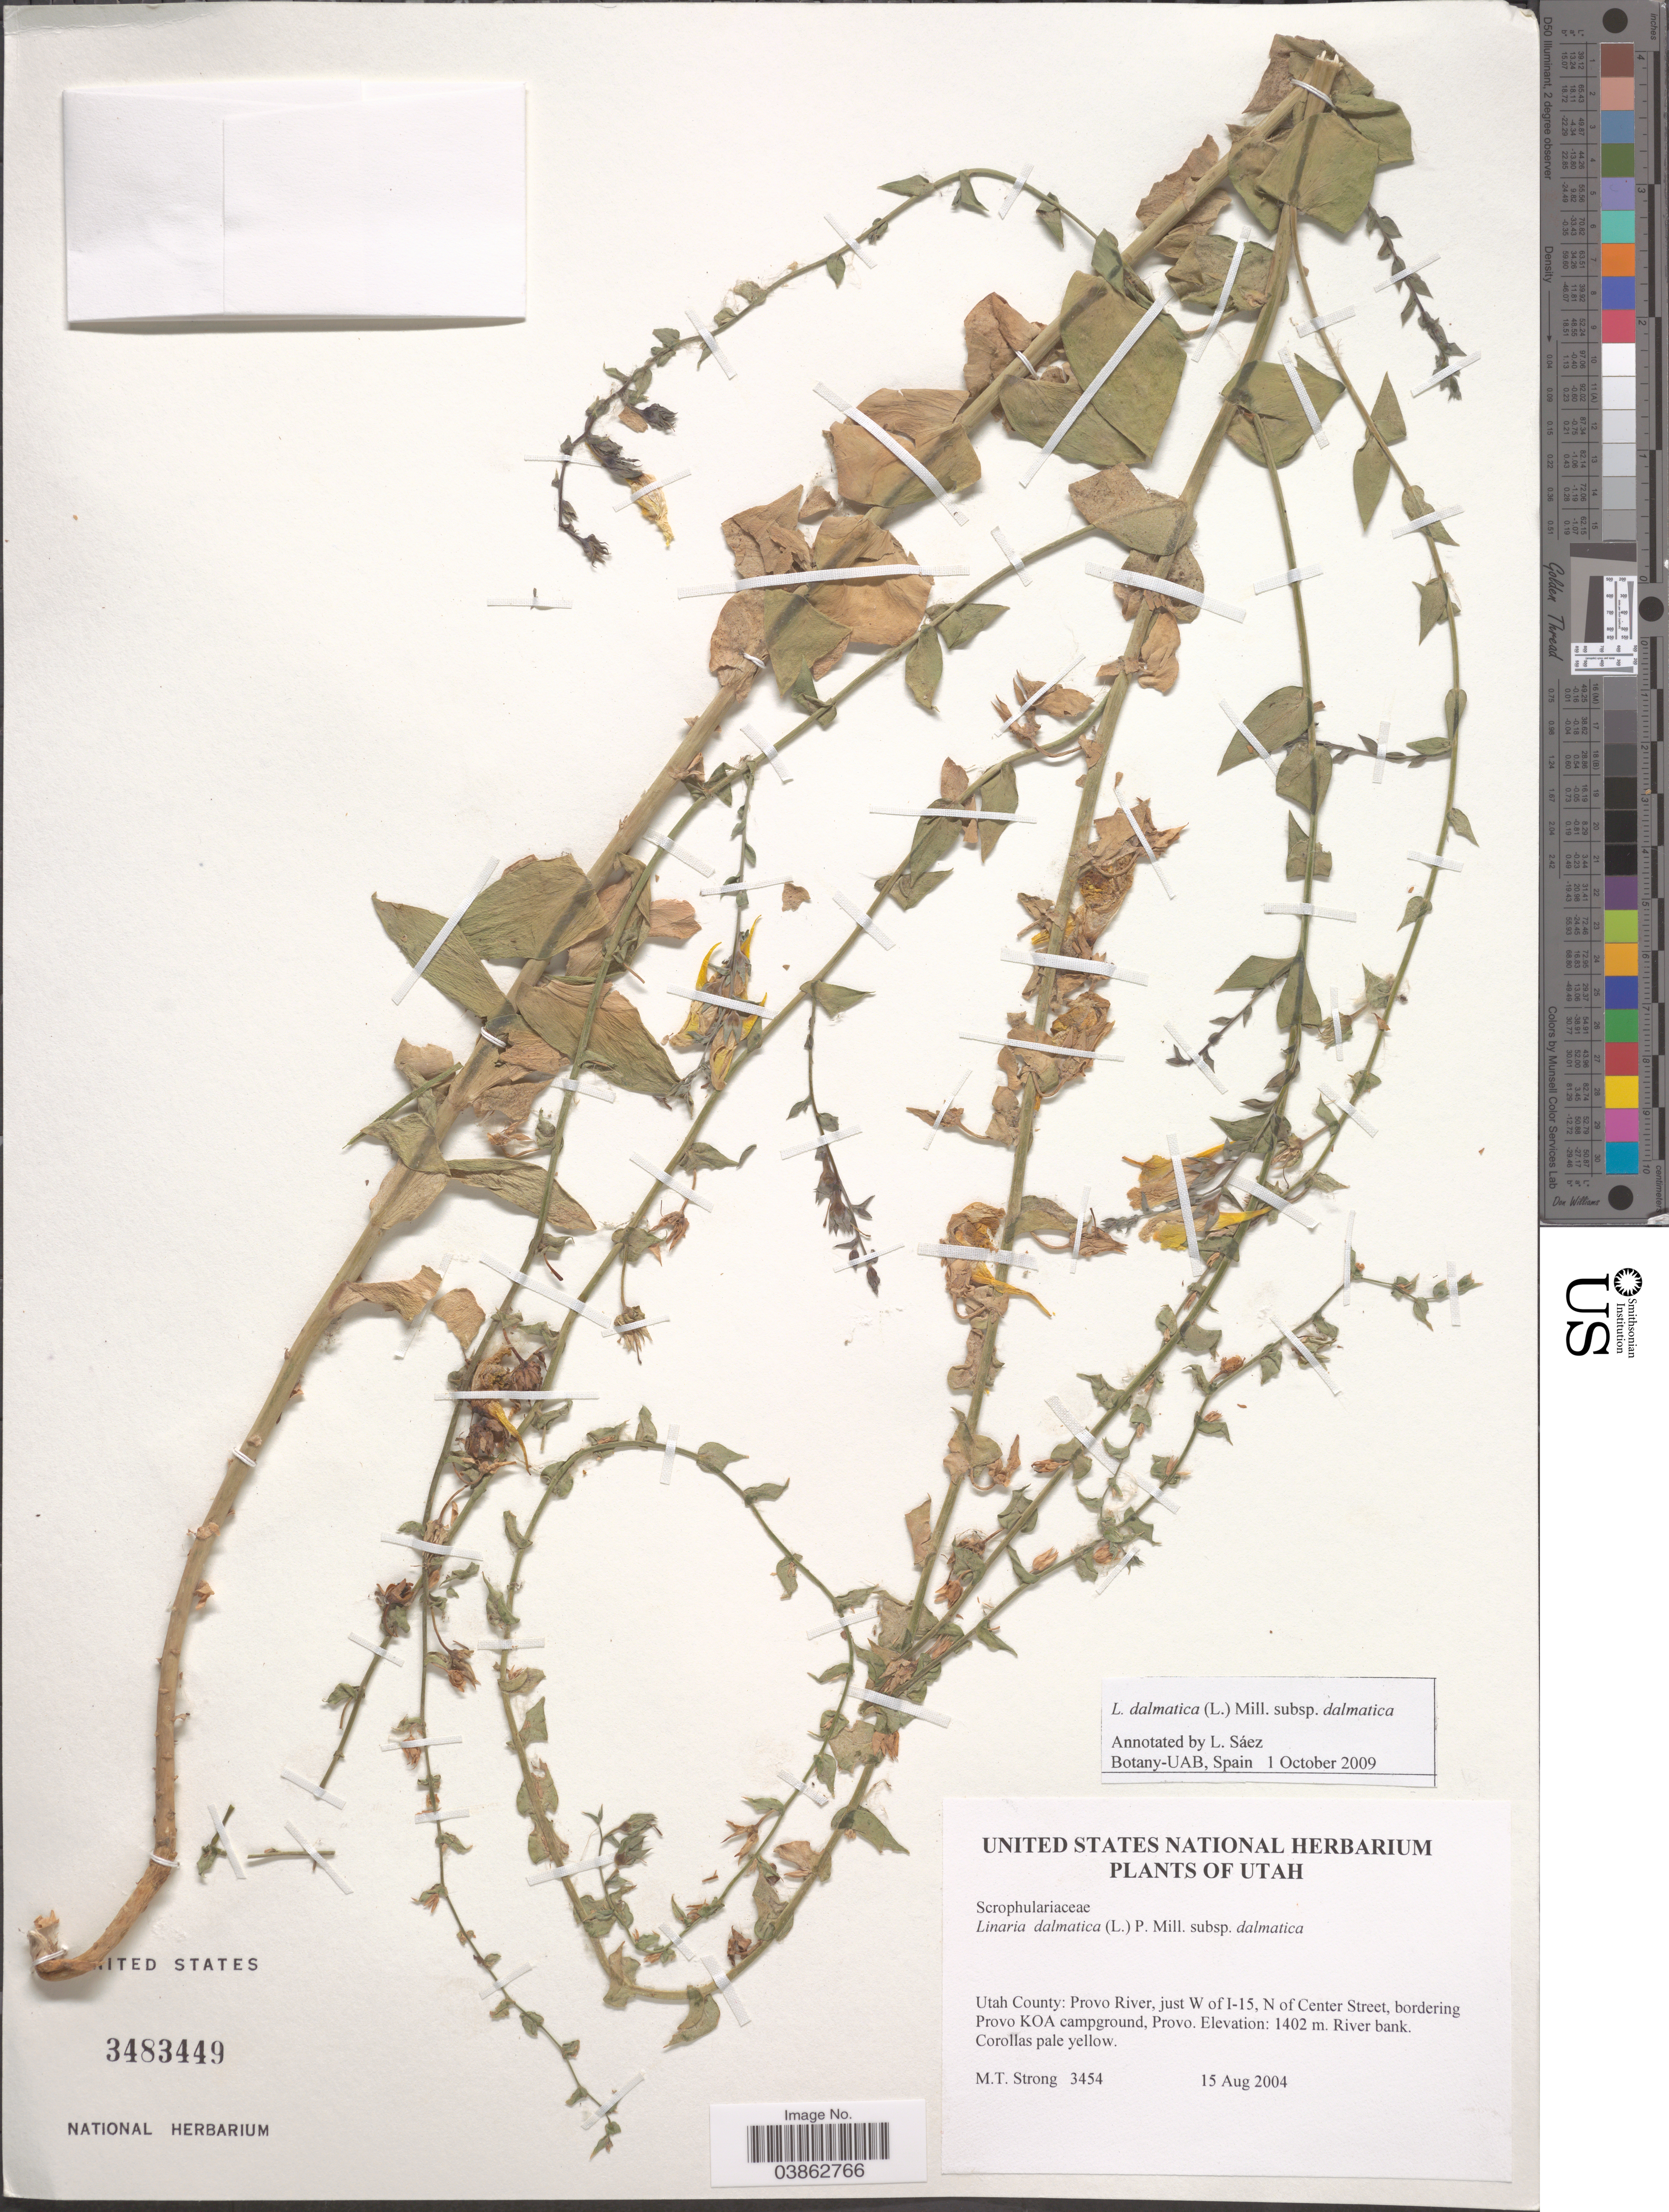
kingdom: Plantae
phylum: Tracheophyta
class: Magnoliopsida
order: Lamiales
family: Plantaginaceae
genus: Linaria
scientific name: Linaria dalmatica subsp. dalmatica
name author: (L.) Mill.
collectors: M. T. Strong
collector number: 3454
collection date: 2004-08-15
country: United States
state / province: Utah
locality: Utah County: Provi River, just W of 1-15, N of Center Street, bordering Provo KOA campground, Provo.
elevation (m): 1402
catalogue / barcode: US 3483449